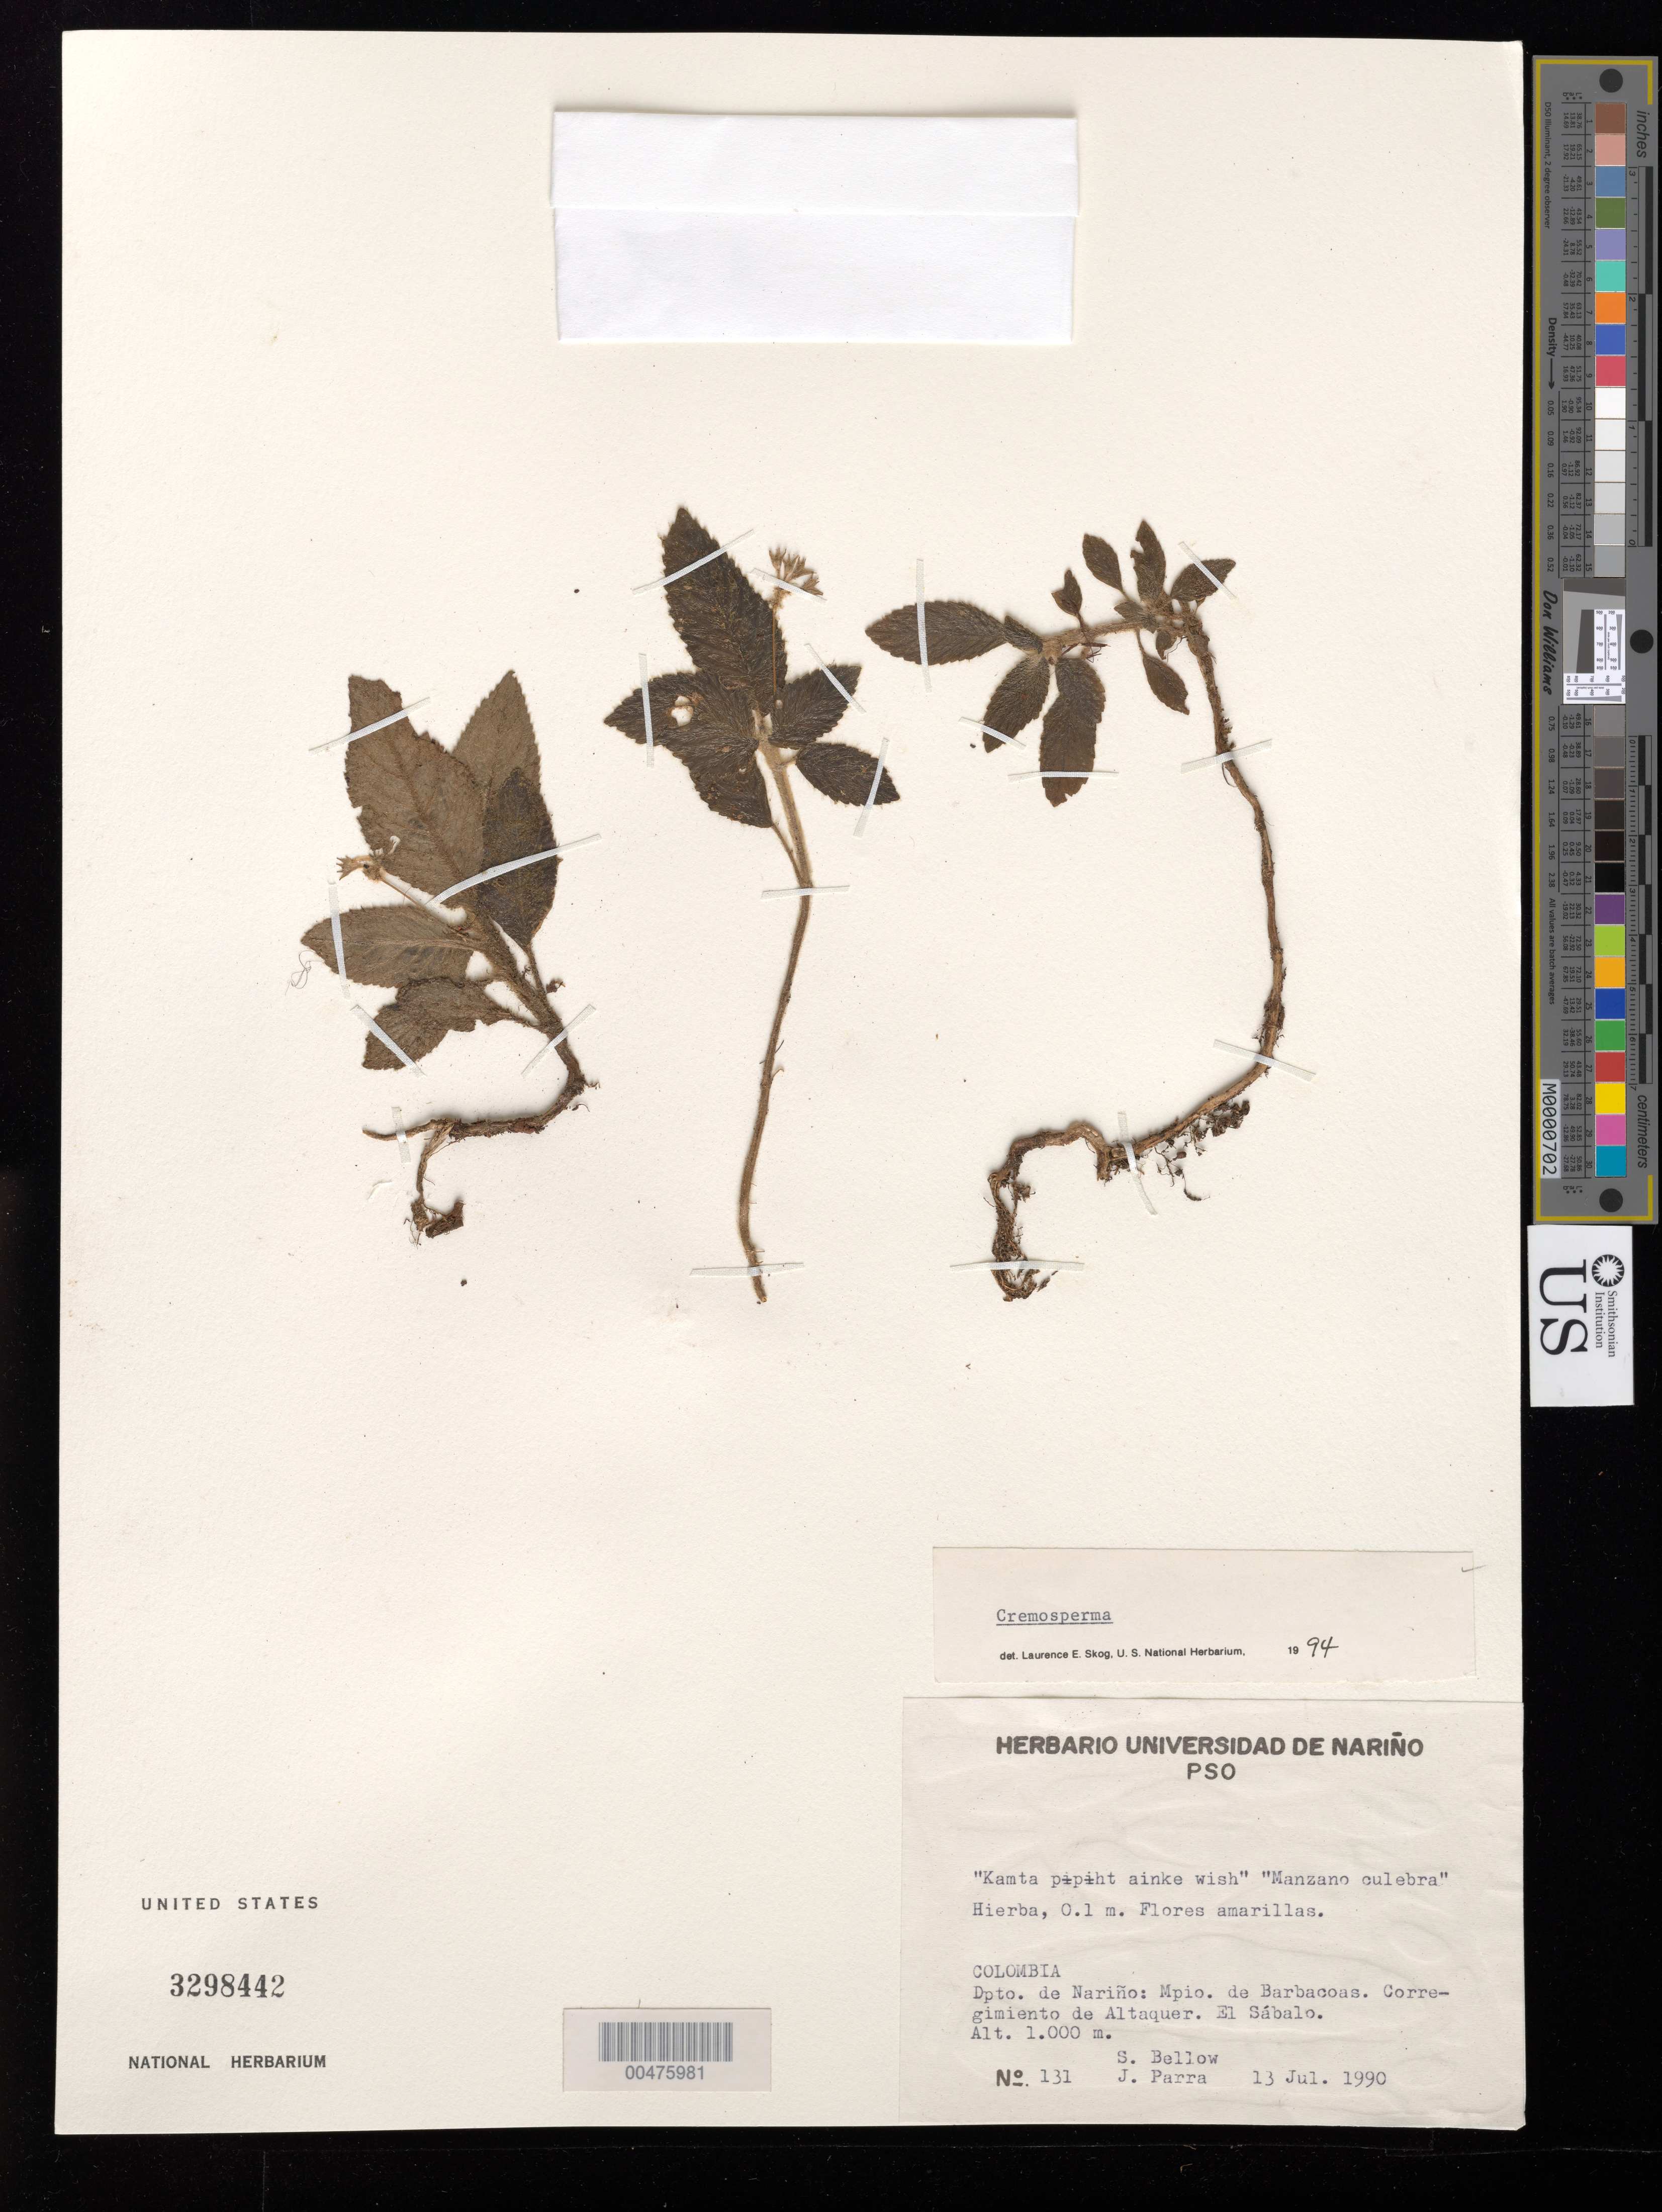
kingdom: Plantae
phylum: Tracheophyta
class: Magnoliopsida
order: Lamiales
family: Gesneriaceae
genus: Cremosperma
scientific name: Cremosperma sp.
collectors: S. Bellow & J. Parra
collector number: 131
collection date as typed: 13 Jul 1990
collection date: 1990-07-13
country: Colombia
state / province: Nariño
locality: Barbacoas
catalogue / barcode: US 3298442